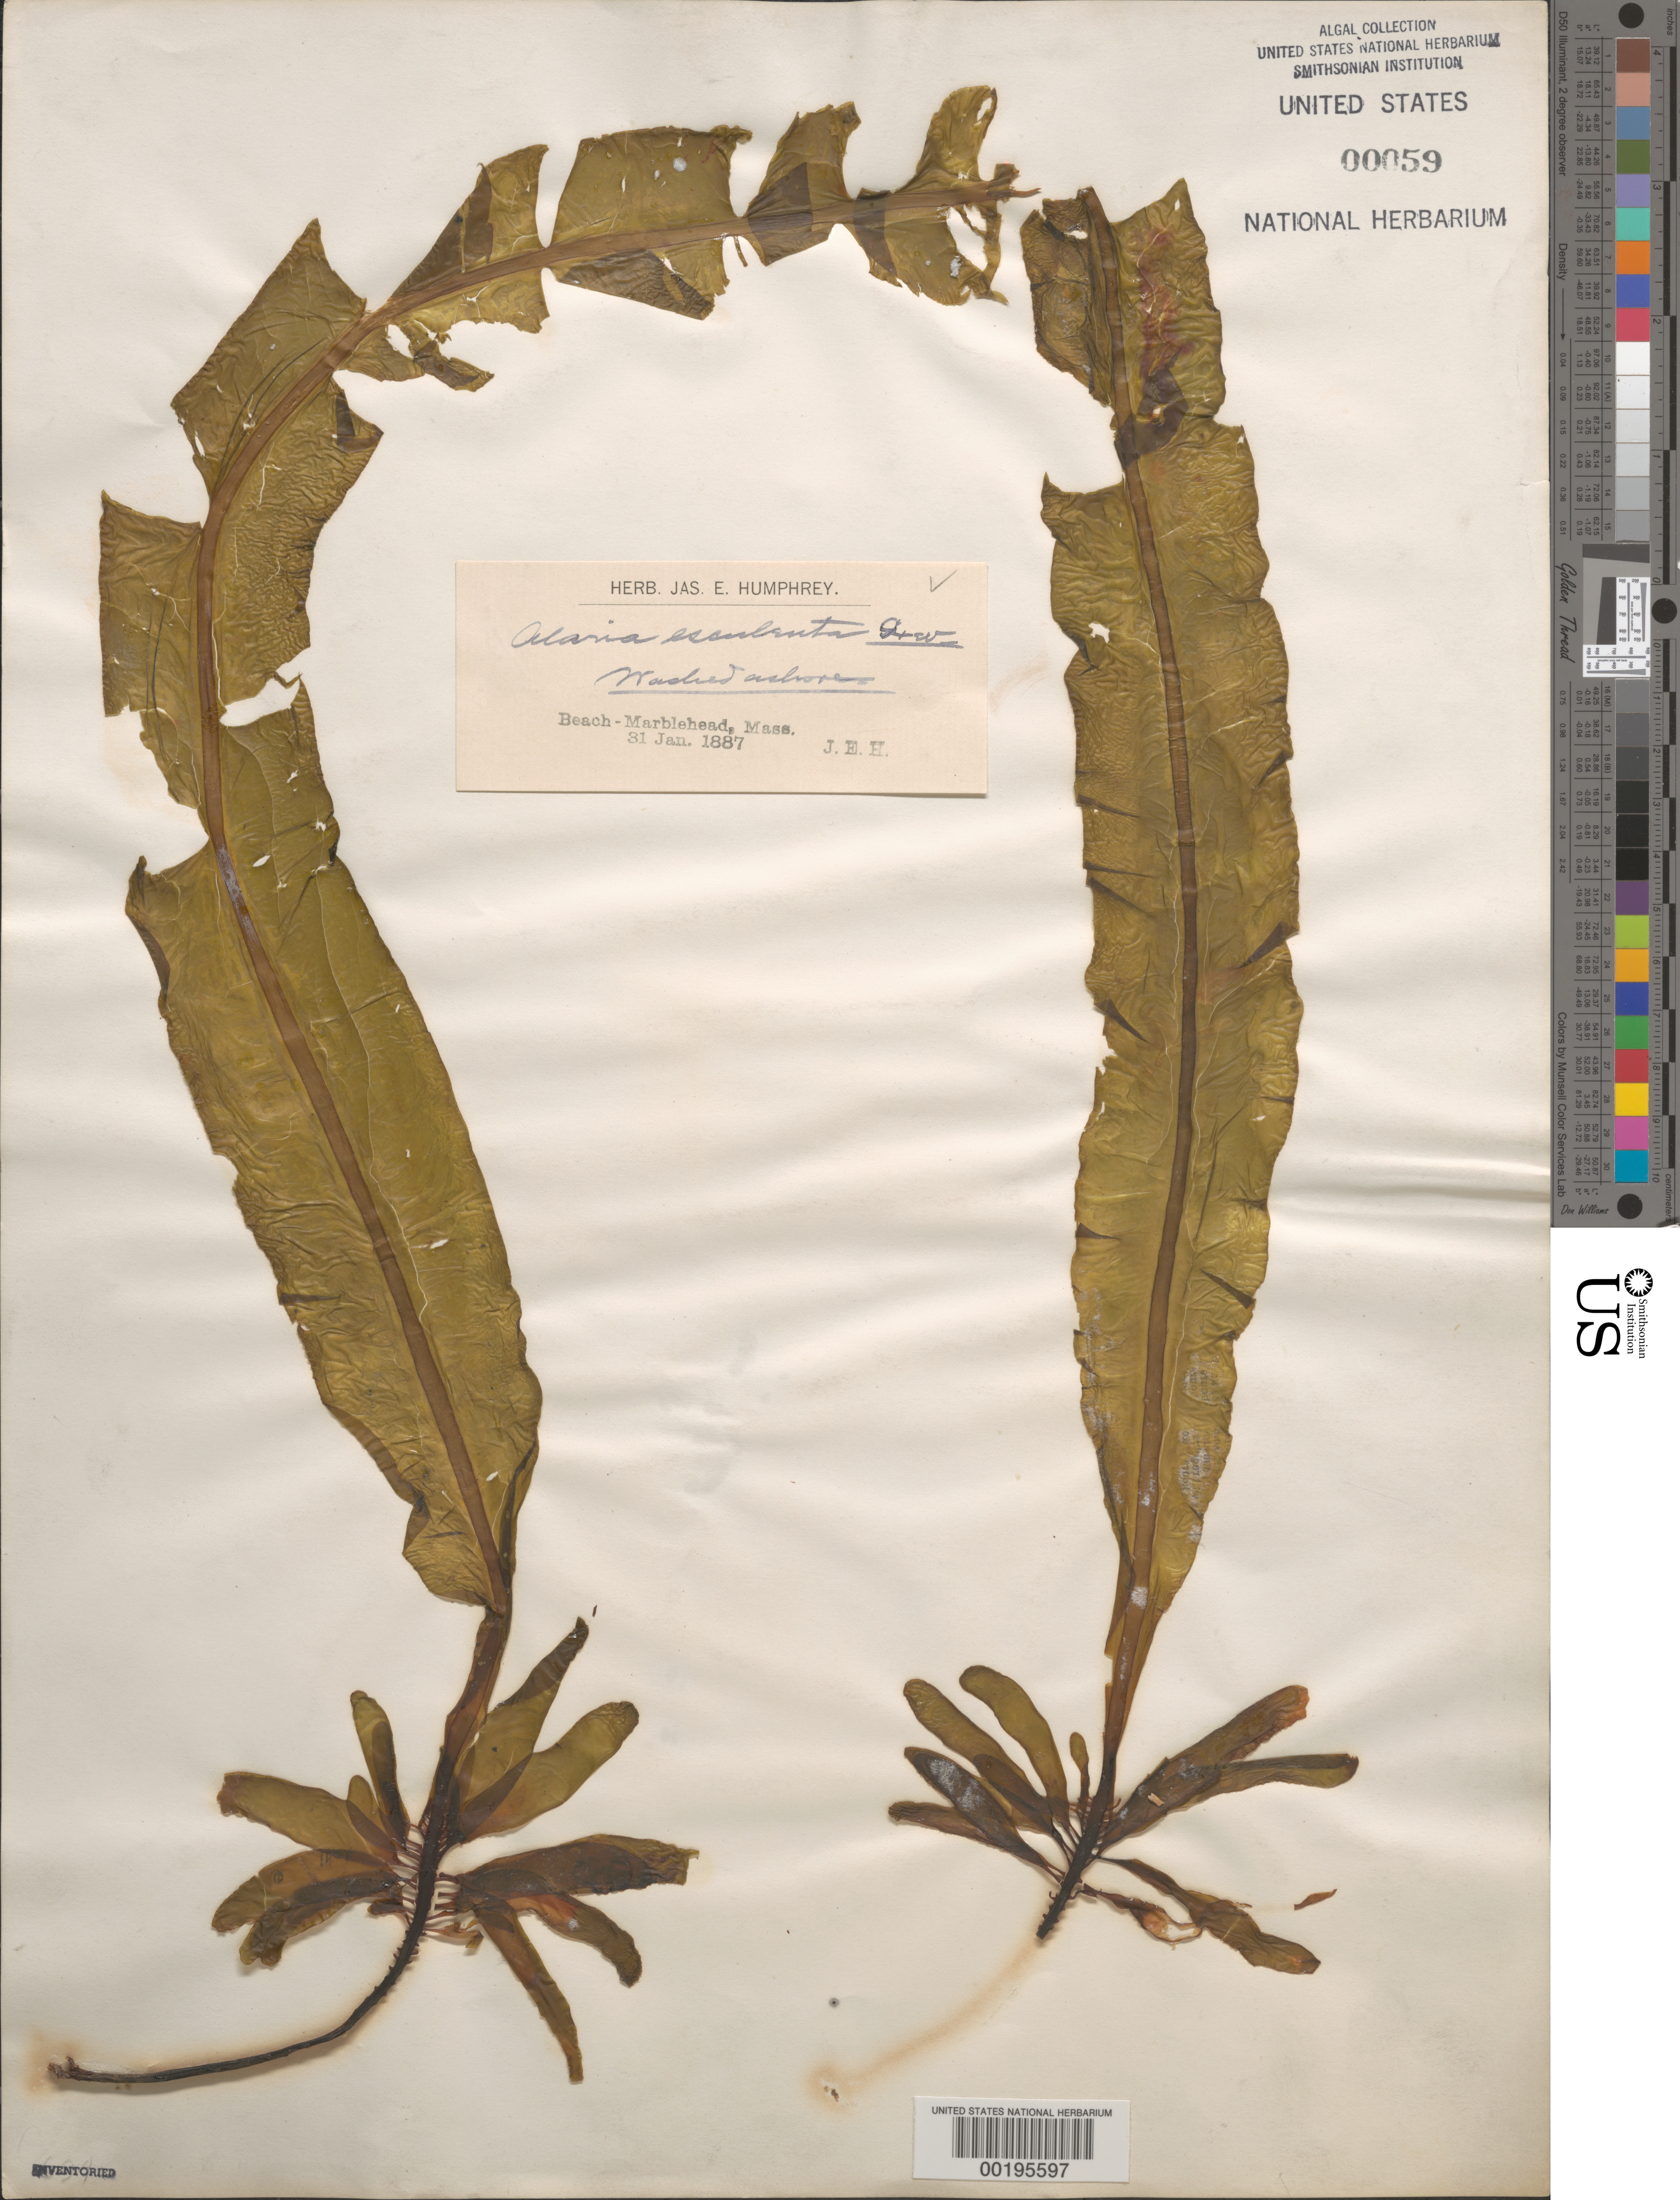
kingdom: Chromista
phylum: Ochrophyta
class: Phaeophyceae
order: Laminariales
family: Alariaceae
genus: Alaria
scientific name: Alaria esculenta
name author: (L.) Greville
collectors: J. Humphrey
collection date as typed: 31 Jan 1887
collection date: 1887-01-31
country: United States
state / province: Massachusetts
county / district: Essex County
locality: Marblehead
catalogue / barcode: US 59